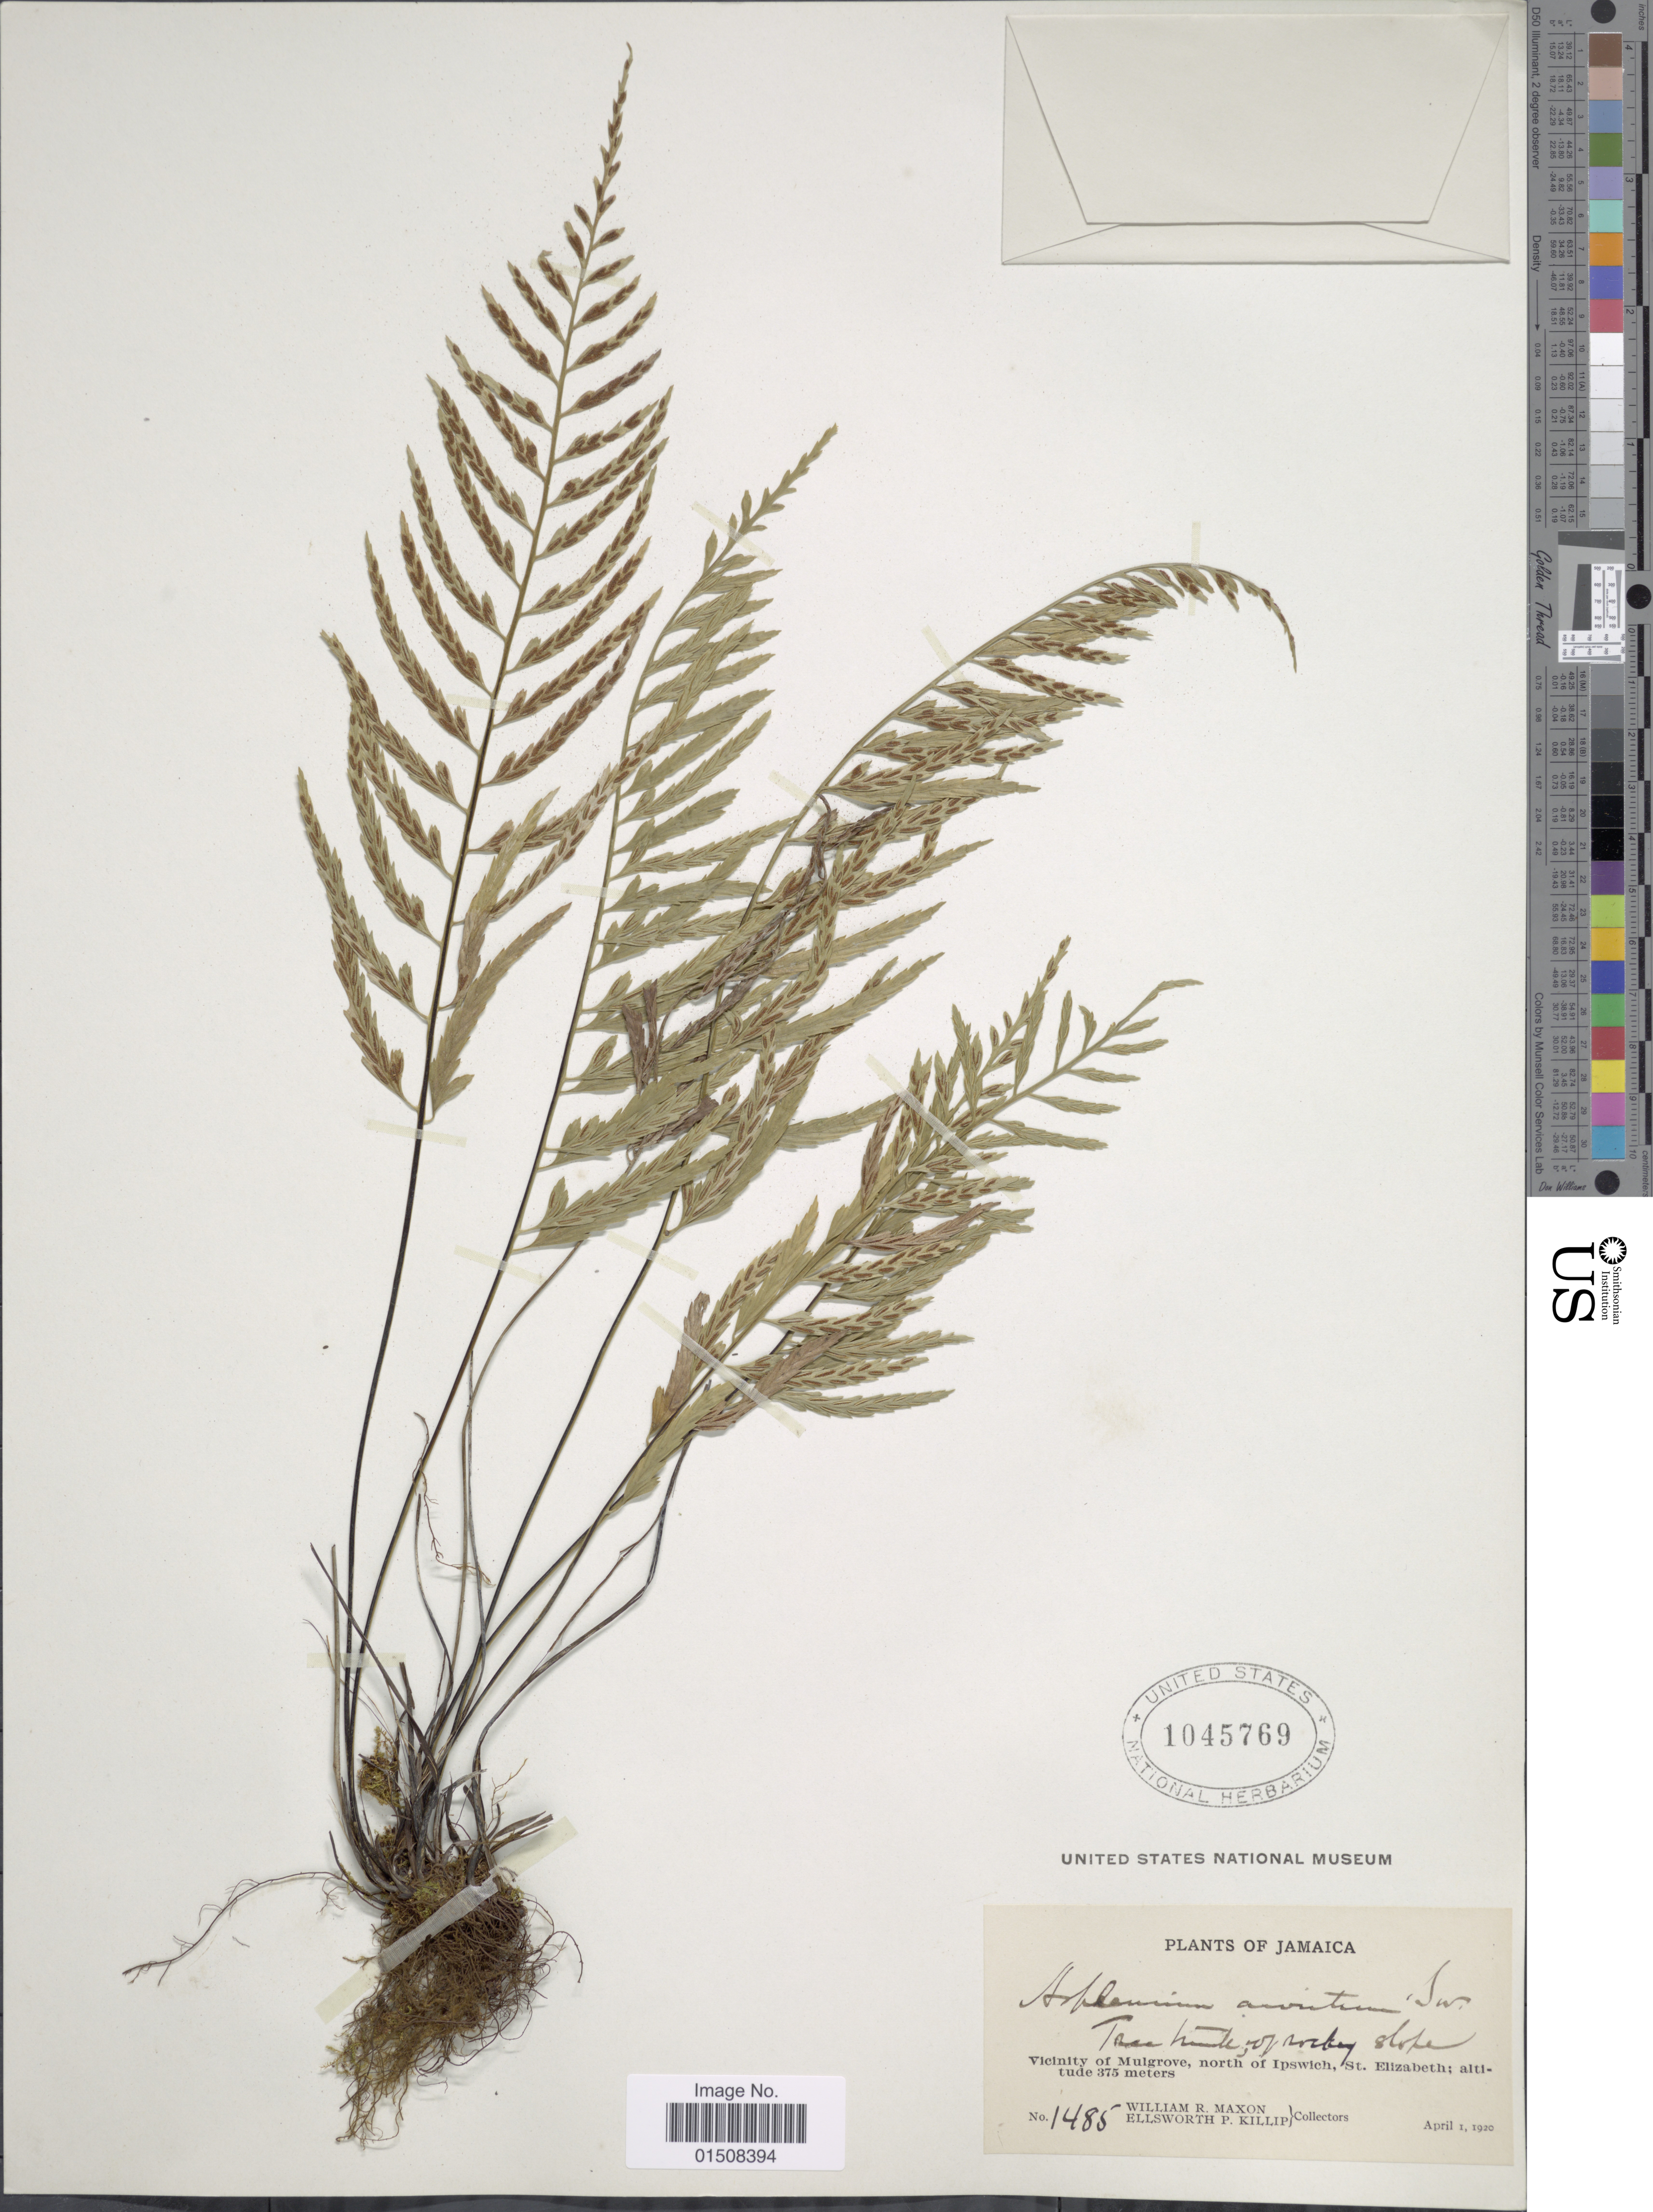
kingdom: Plantae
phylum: Tracheophyta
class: Polypodiopsida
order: Polypodiales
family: Aspleniaceae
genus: Asplenium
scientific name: Asplenium auritum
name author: Sw.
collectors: W. R. Maxon & E. P. Killip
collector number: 1485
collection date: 1920-04-01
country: Jamaica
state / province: Saint Elizabeth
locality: Vicinity of Mulgrove, north of Ipswich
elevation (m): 375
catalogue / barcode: US 104569